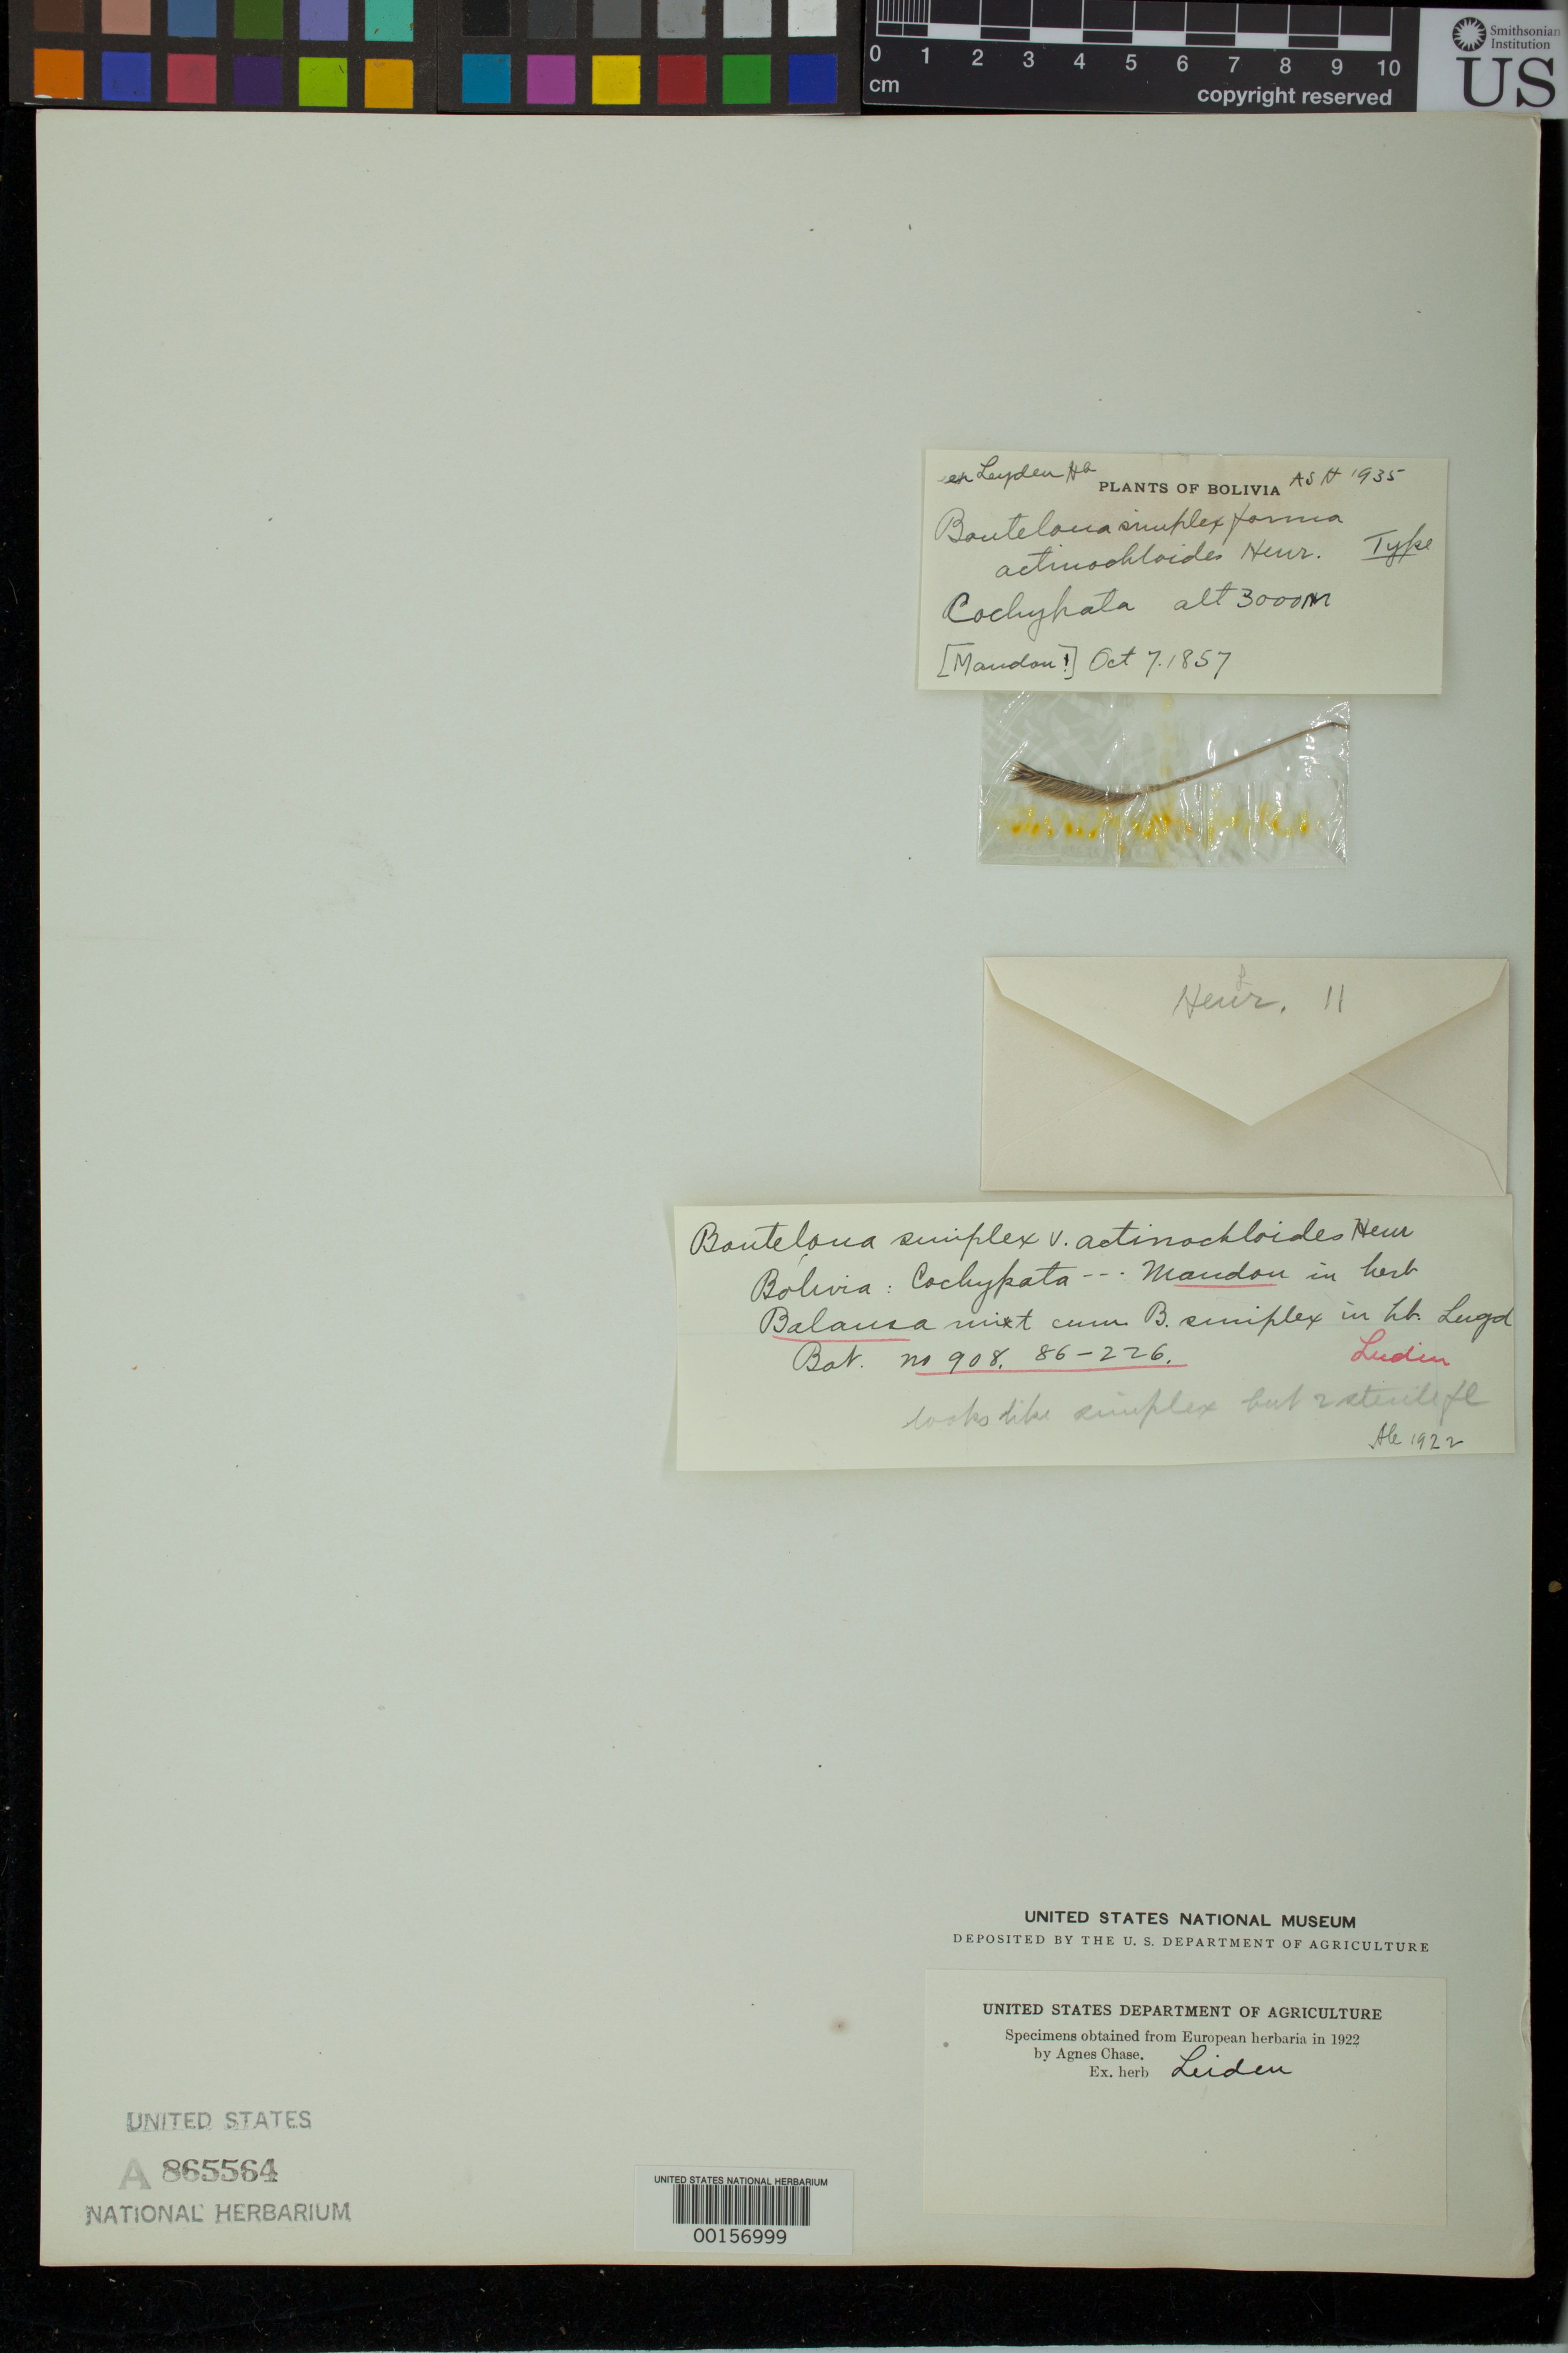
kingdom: Plantae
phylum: Tracheophyta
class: Liliopsida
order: Poales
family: Poaceae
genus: Bouteloua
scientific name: Bouteloua simplex var. actinochloides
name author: Henr.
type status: Type Fragment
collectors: G. Mandon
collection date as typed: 07 Nov 1857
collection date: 1857-11-07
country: Bolivia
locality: Cochypata.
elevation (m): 3000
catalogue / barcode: US 865564A